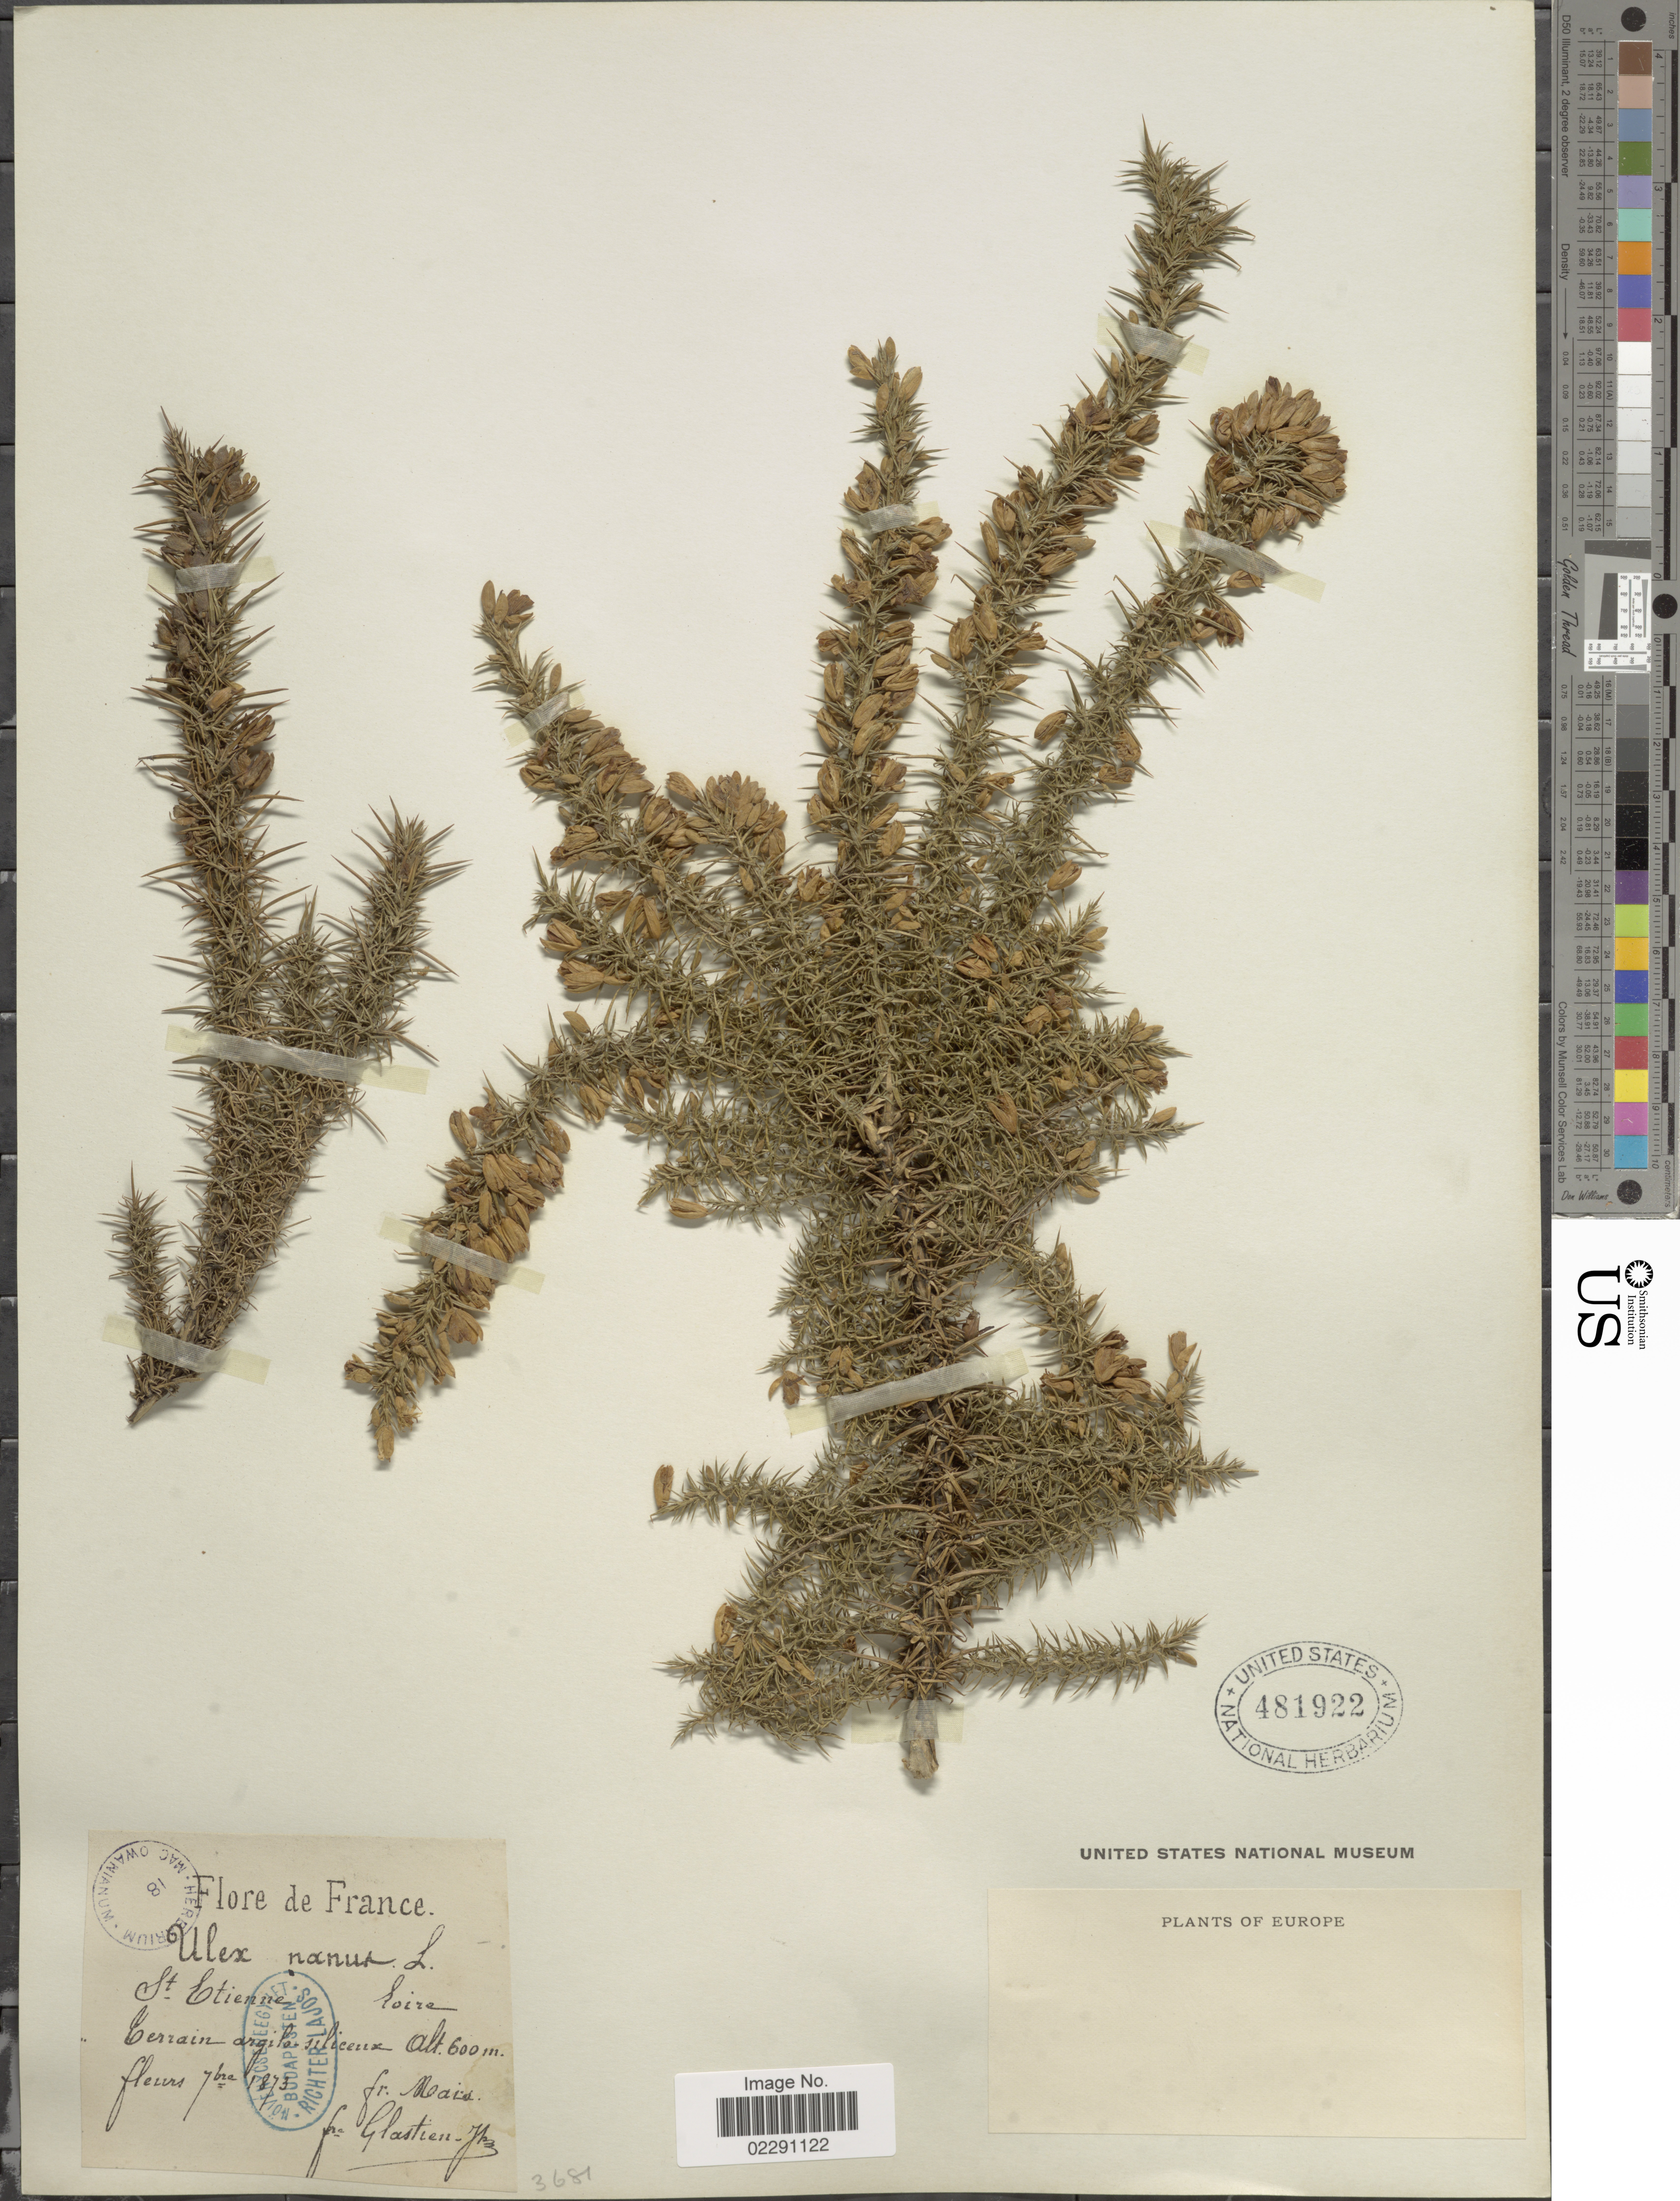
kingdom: Plantae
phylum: Tracheophyta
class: Magnoliopsida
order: Fabales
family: Fabaceae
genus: Ulex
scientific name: Ulex nanus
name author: Symons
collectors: Glastien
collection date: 1873-09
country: France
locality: St. Etienne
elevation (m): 600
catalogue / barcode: US 481922